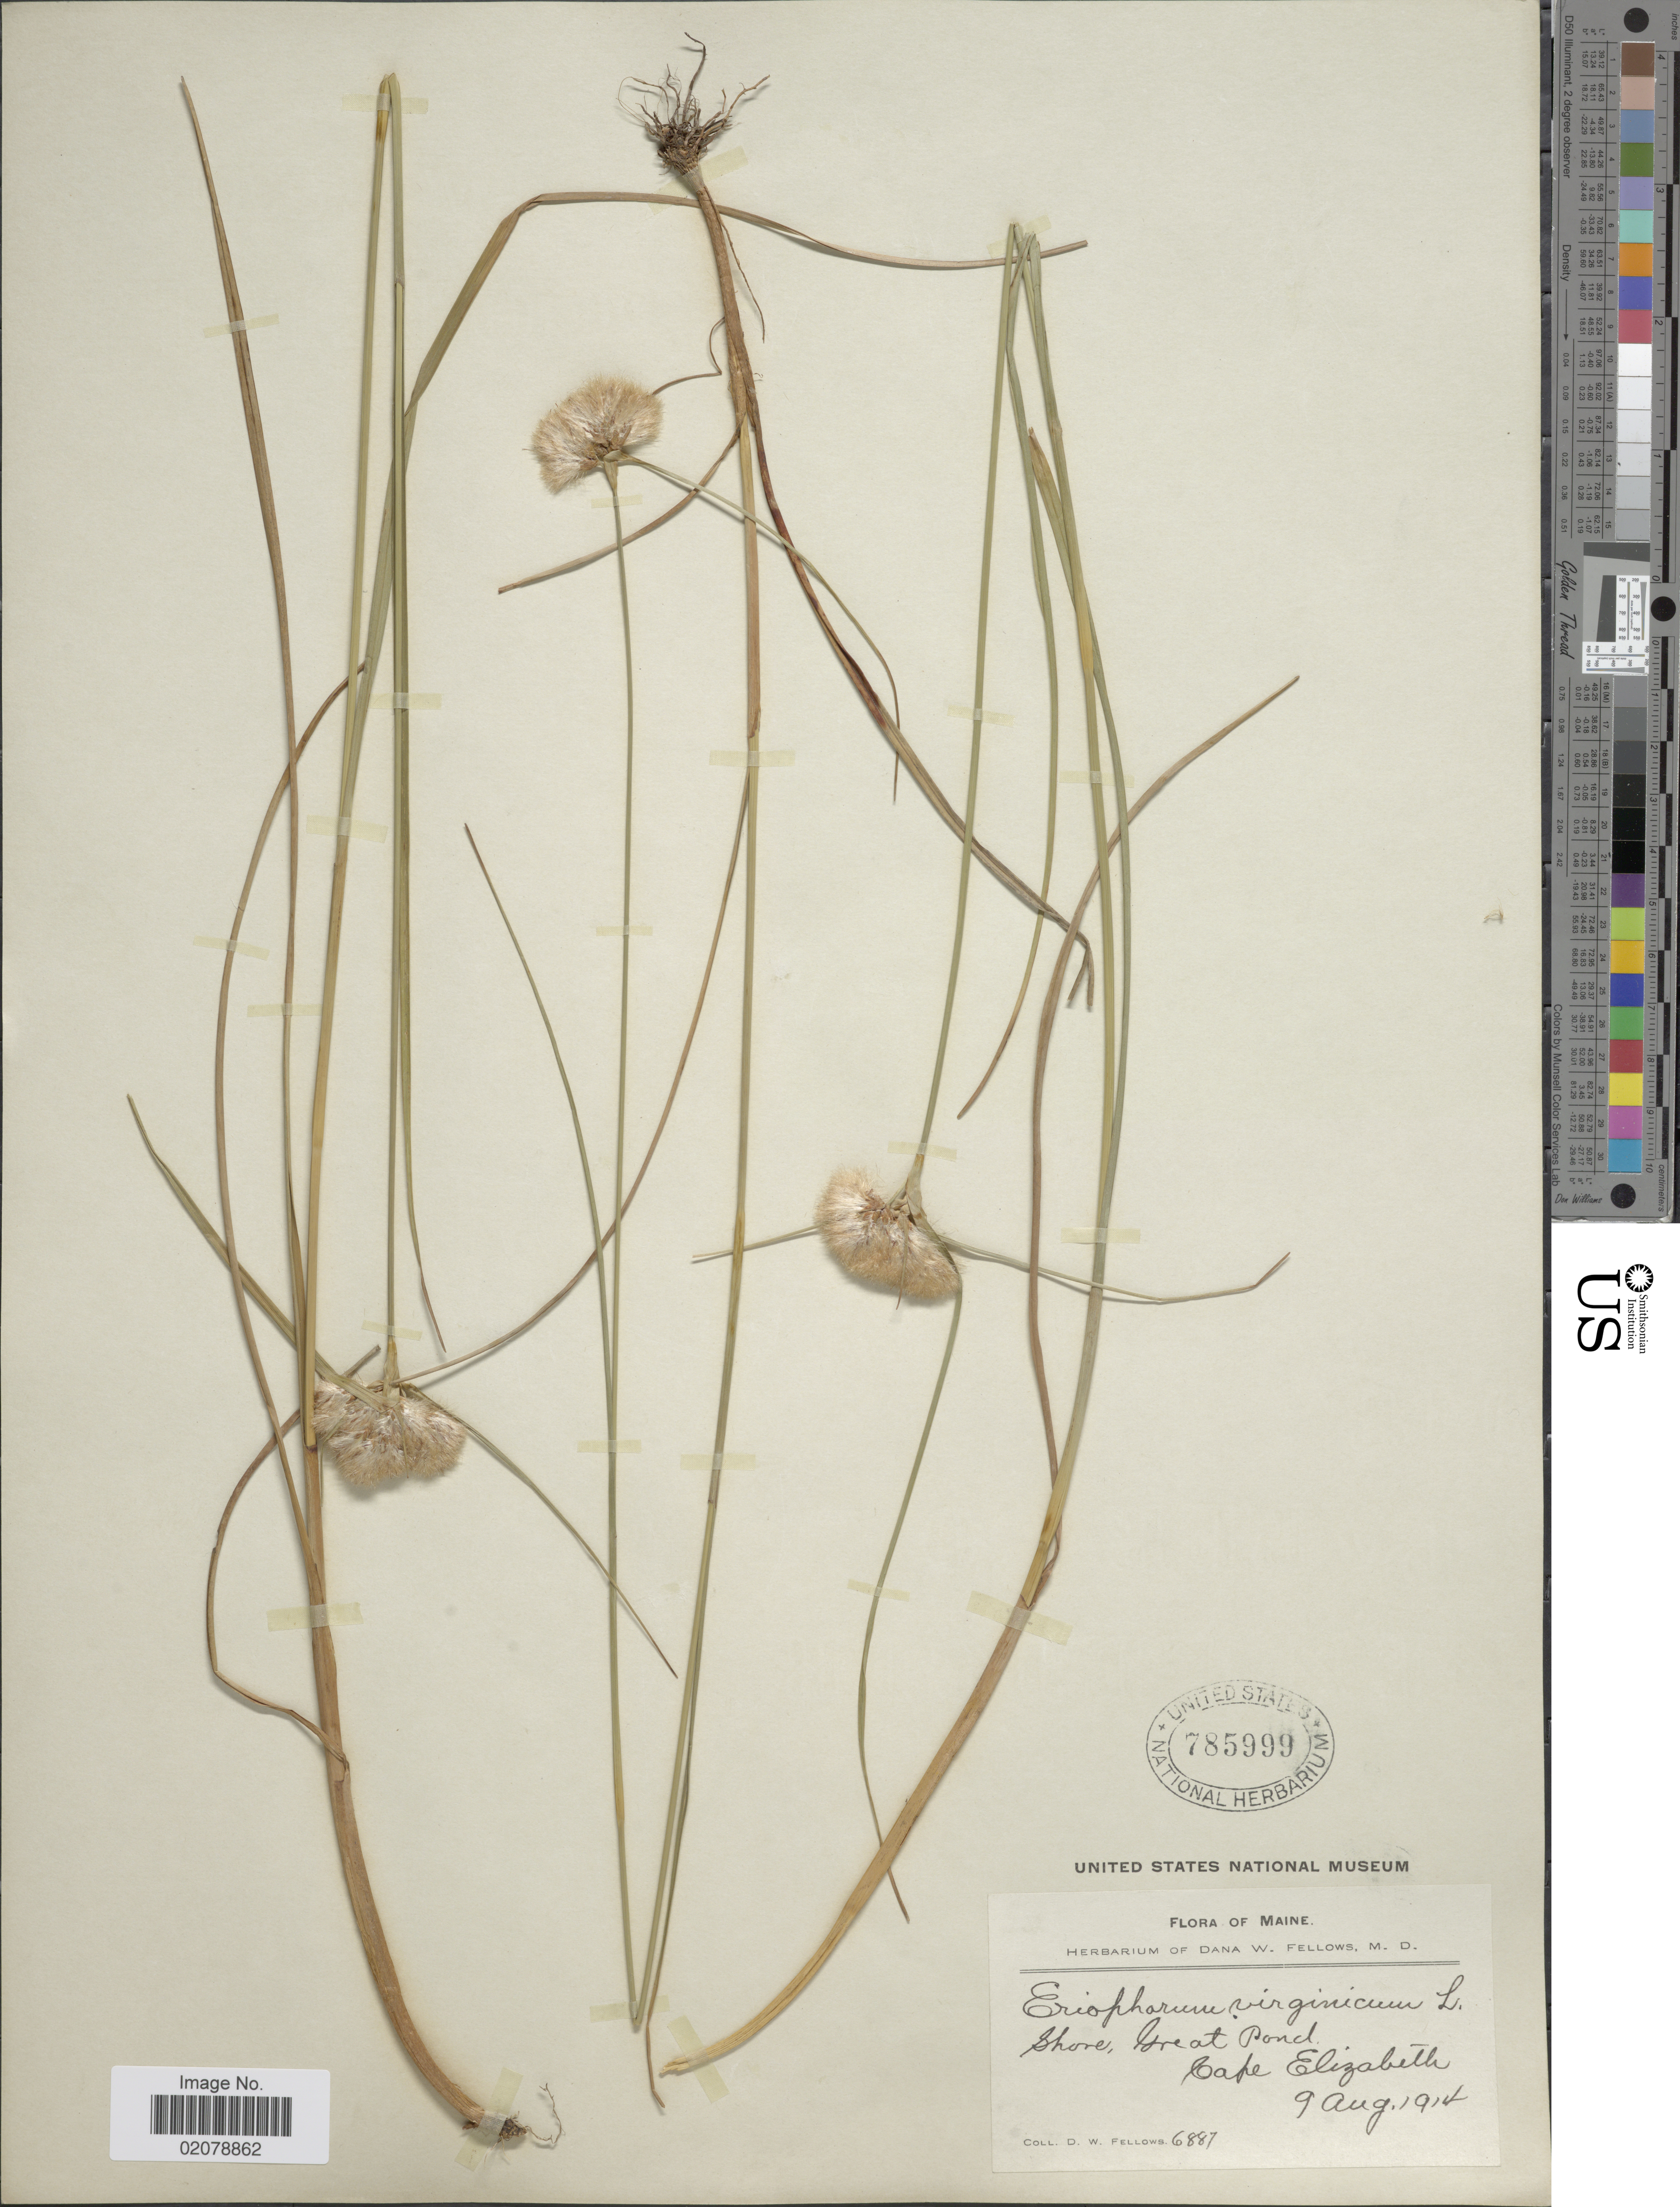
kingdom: Plantae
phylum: Tracheophyta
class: Liliopsida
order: Poales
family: Cyperaceae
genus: Eriophorum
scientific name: Eriophorum virginicum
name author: L.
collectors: D. W. Fellows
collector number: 6887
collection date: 1914-08-09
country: United States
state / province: Maine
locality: Shore, Great Pond, Cape Elizabeth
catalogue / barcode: US 785999